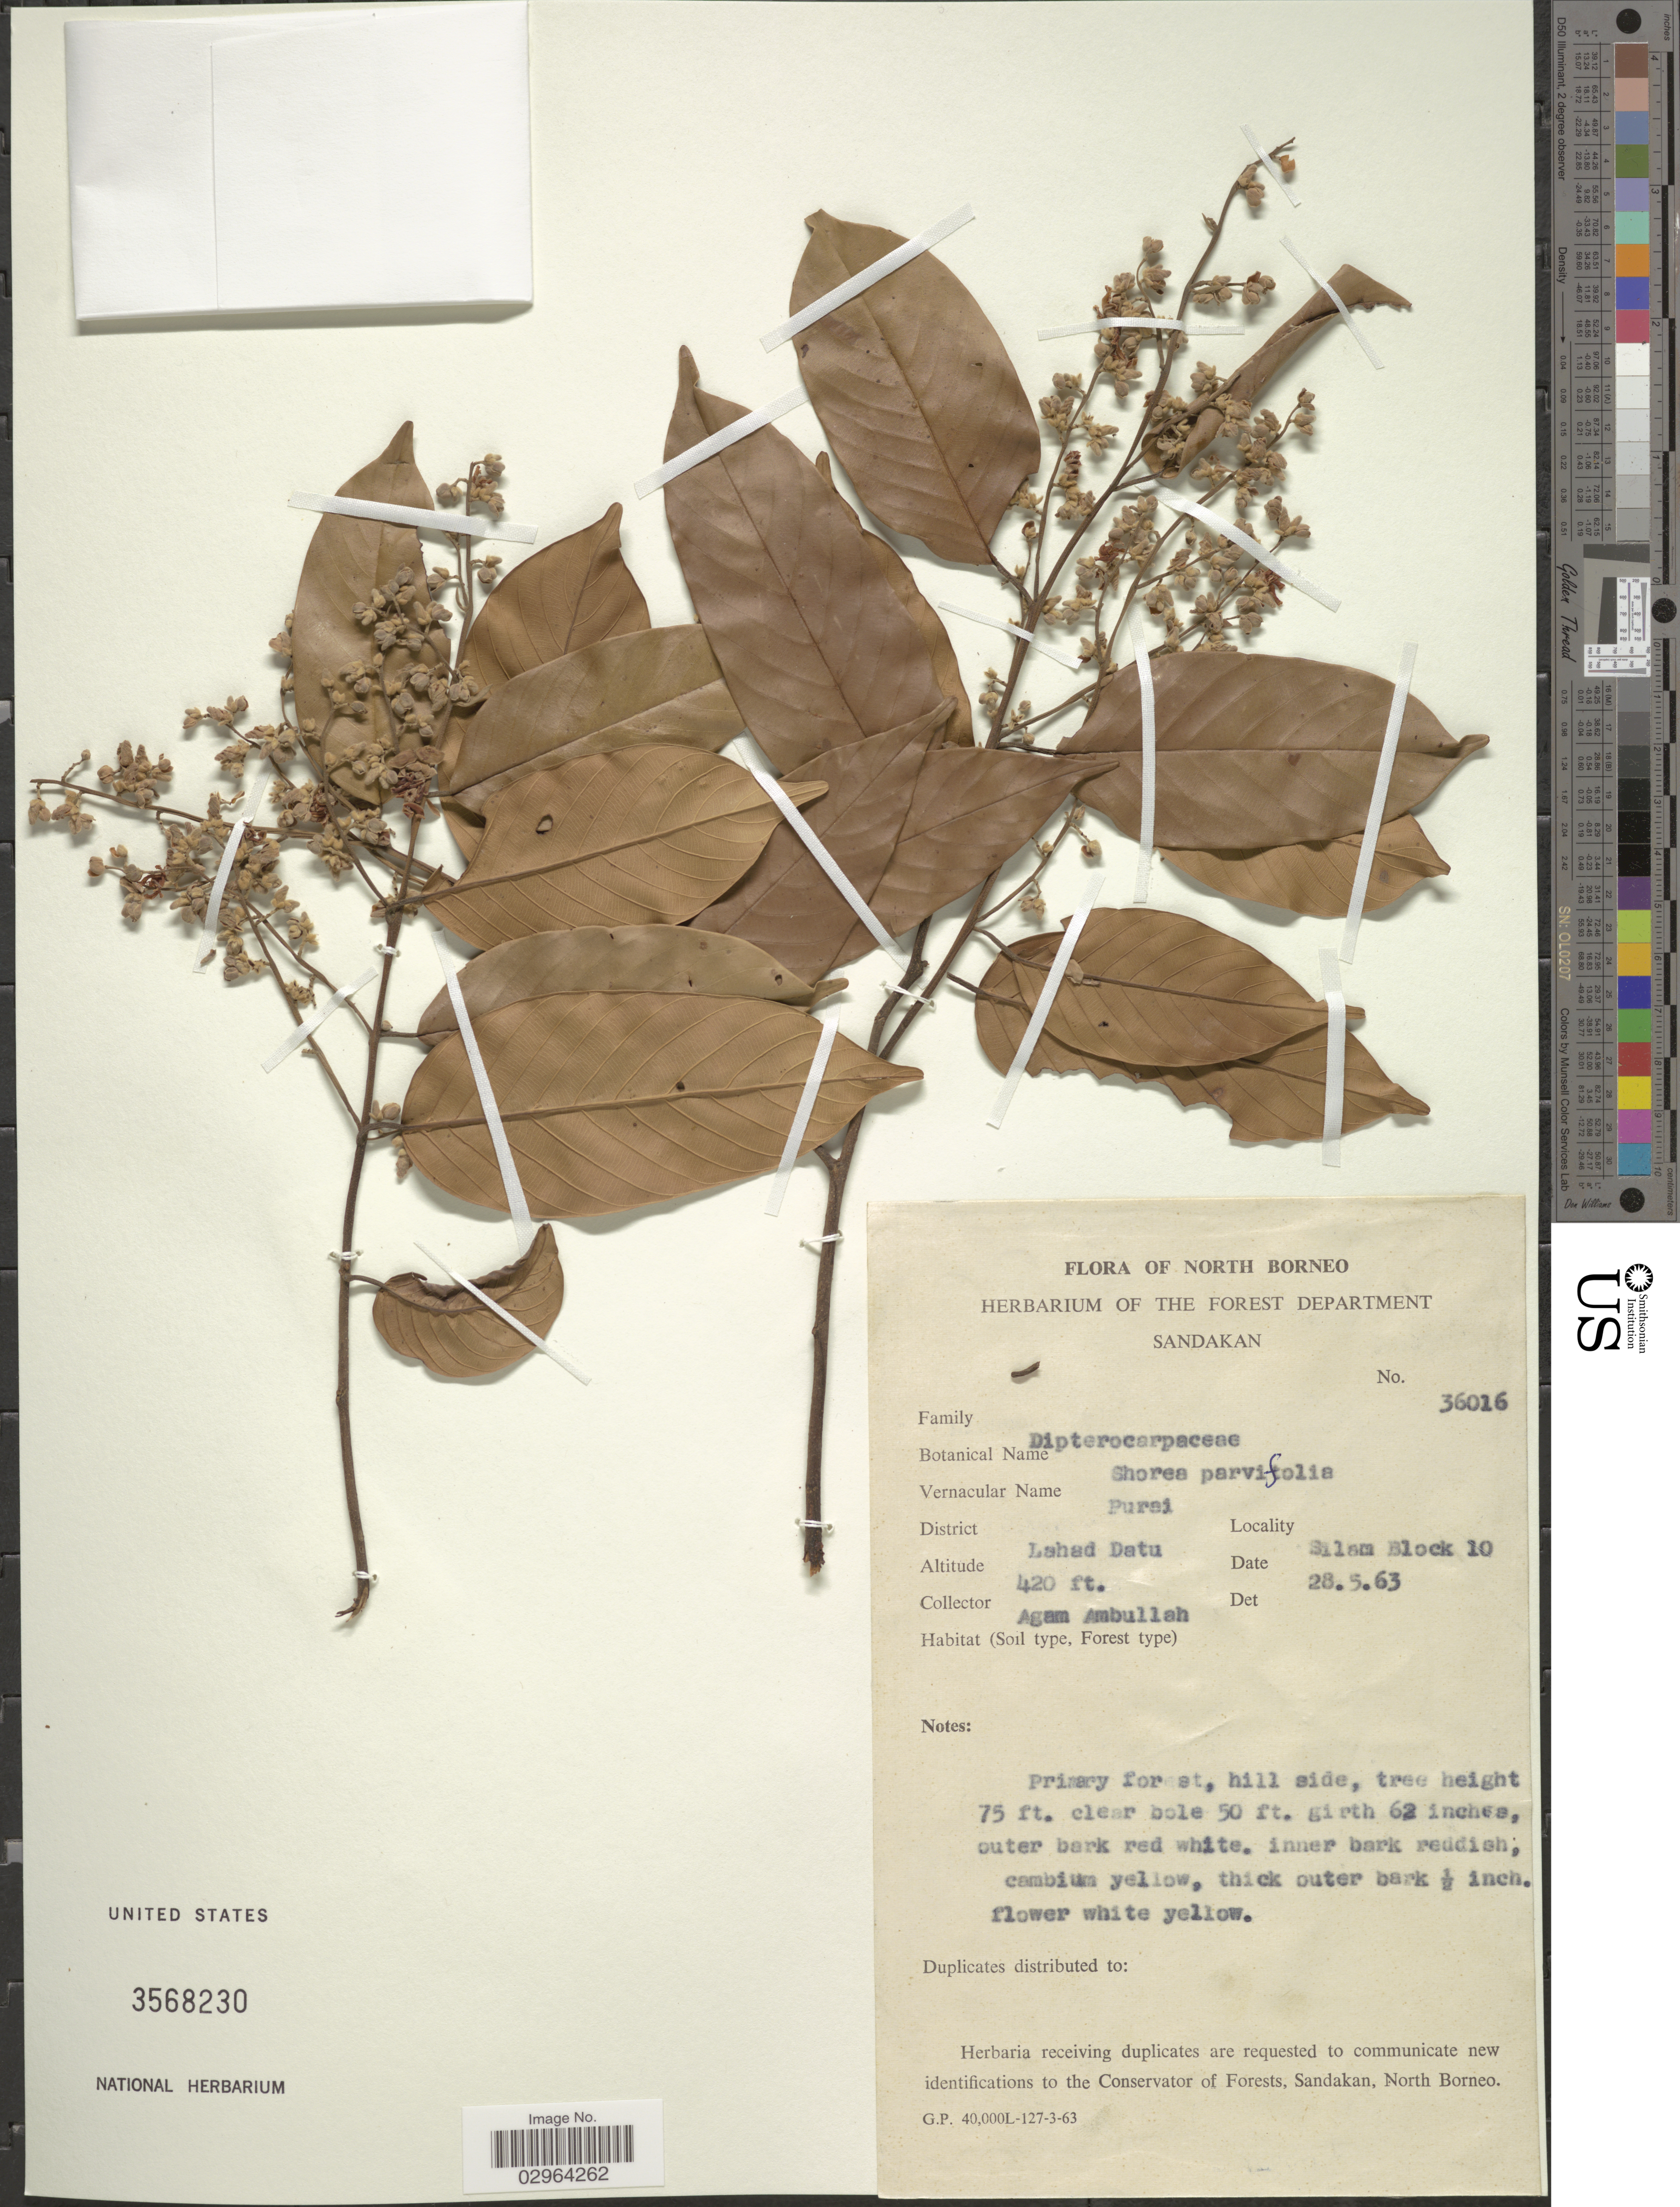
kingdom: Plantae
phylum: Tracheophyta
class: Magnoliopsida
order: Malvales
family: Dipterocarpaceae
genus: Rubroshorea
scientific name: Rubroshorea parvifolia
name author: (Dyer) P.S. Ashton & J. Heck.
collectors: A. Ambullah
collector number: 36016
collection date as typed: Transcribed d/m/y: 28/5/63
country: Malaysia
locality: North Borneo. District Lahad Datu. Silam Block 10.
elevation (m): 128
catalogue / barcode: US 3568230